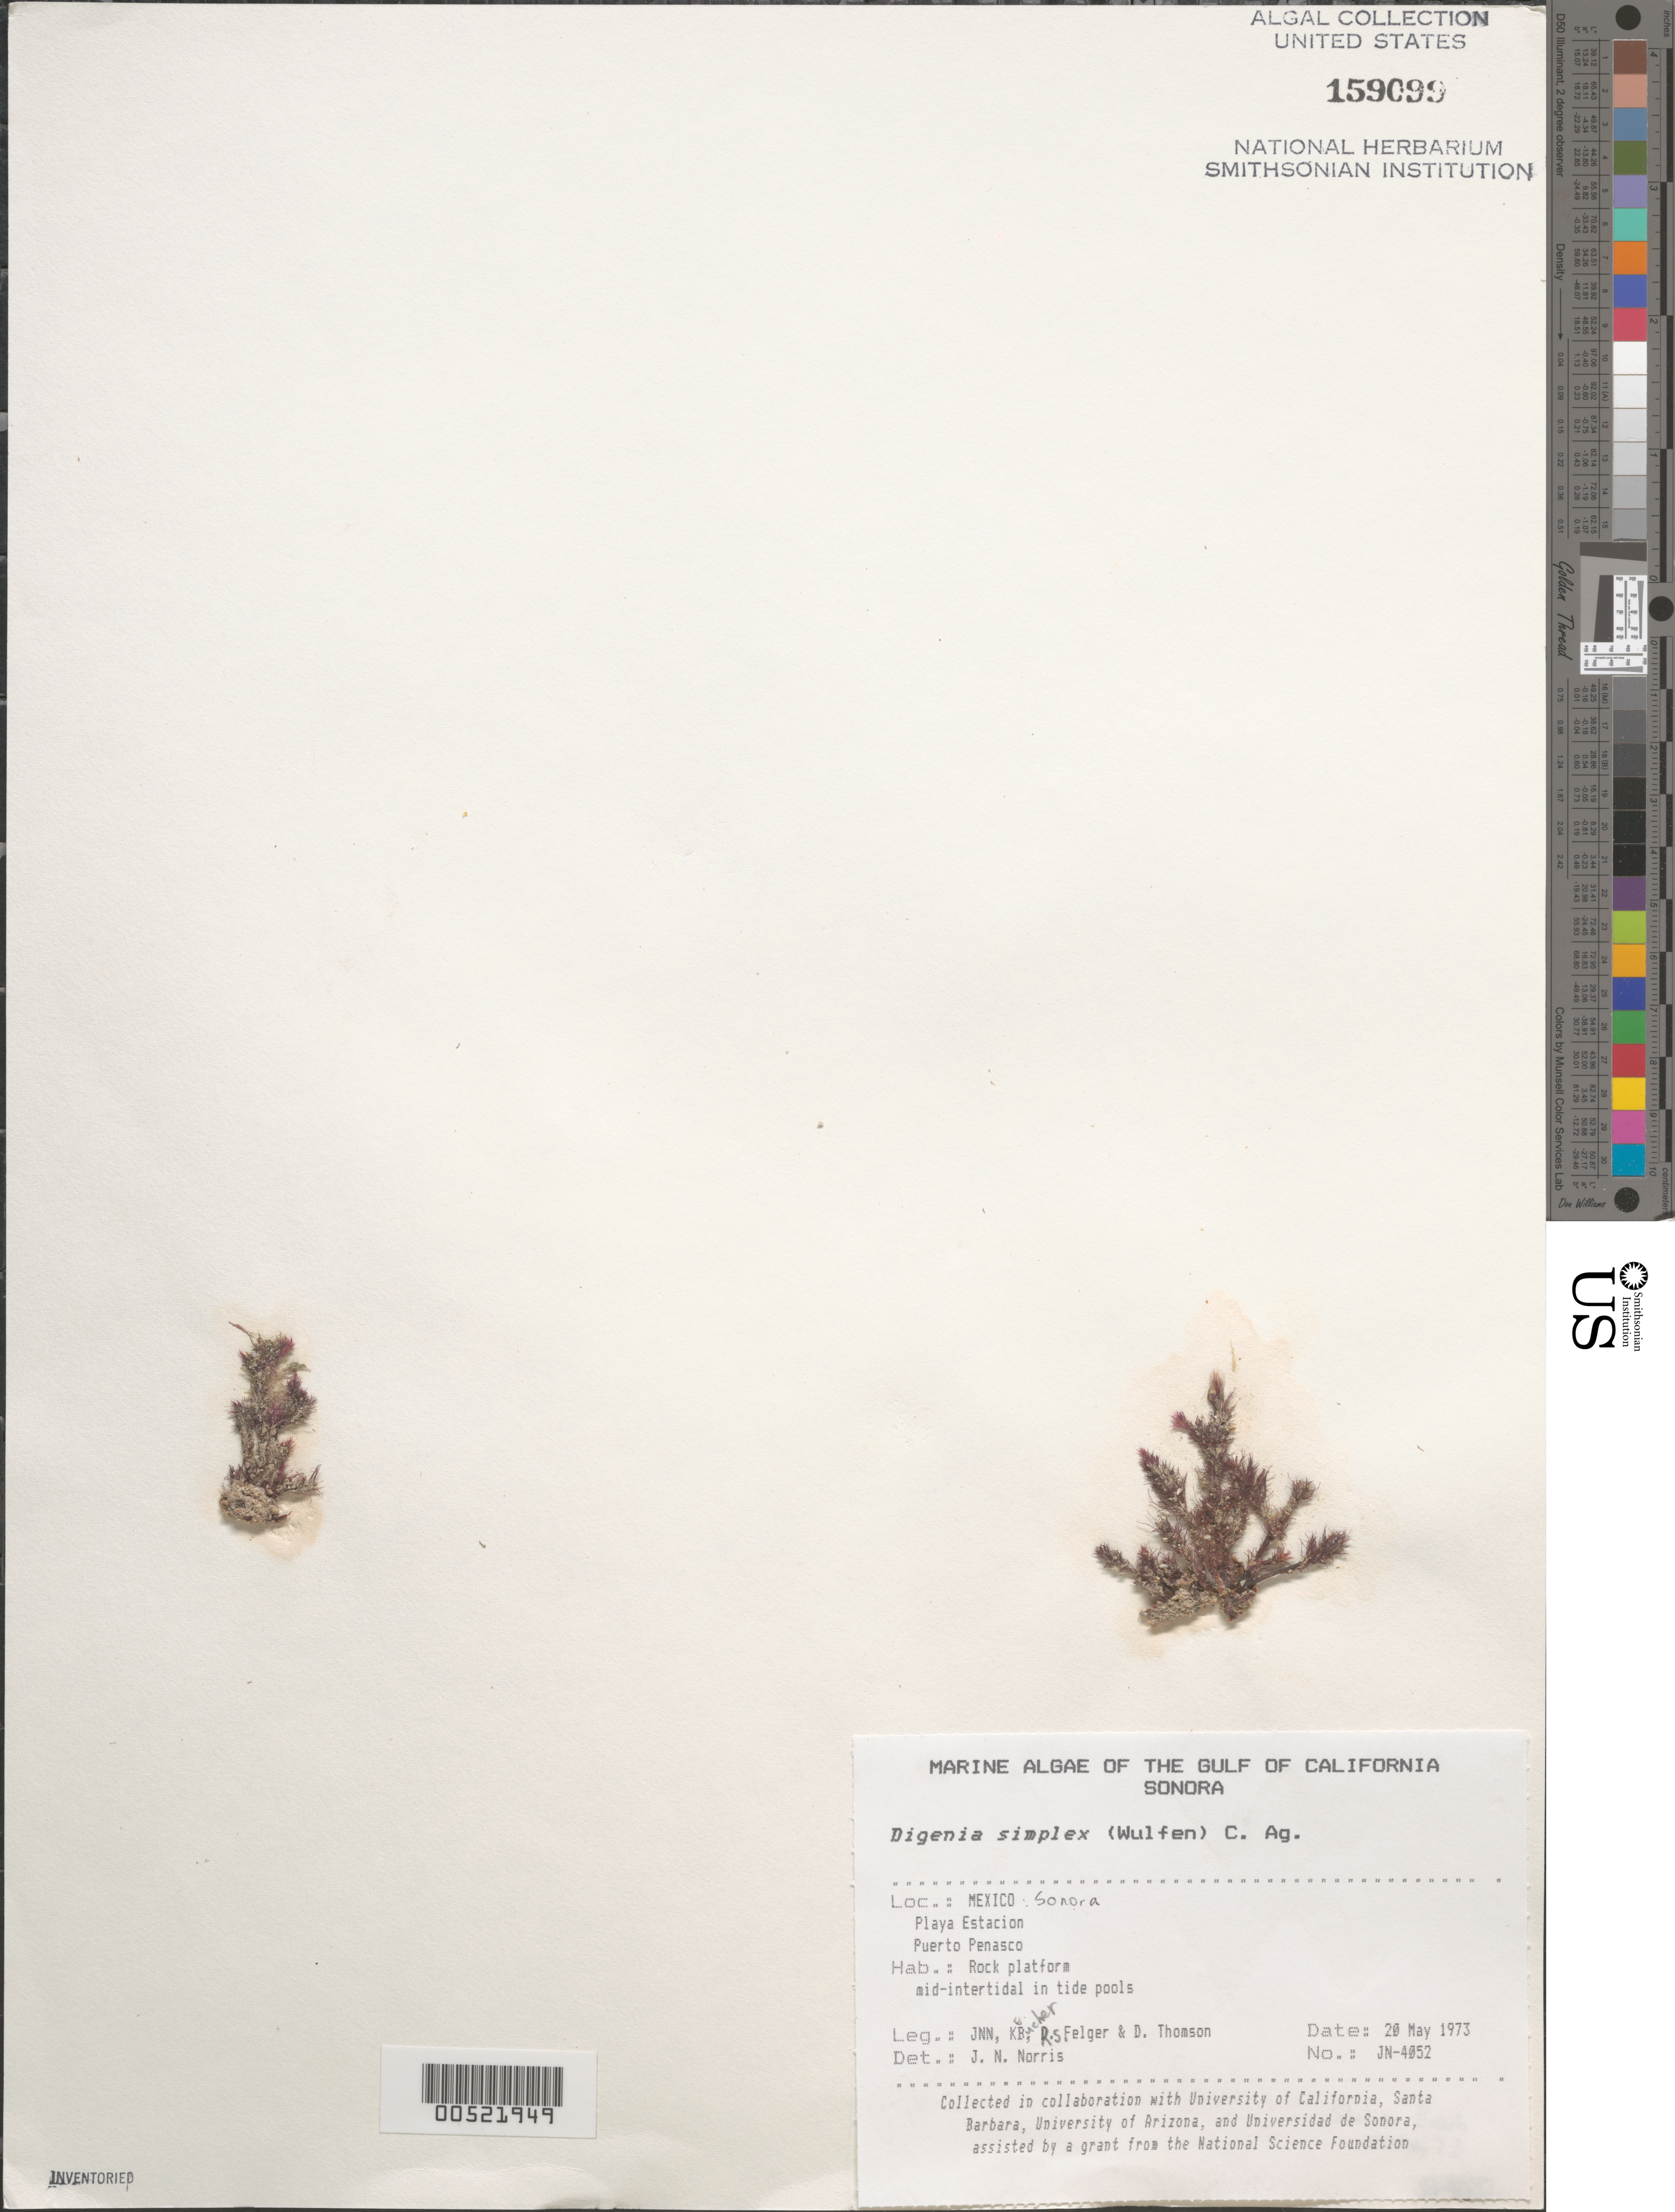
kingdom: Plantae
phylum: Rhodophyta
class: Florideophyceae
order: Ceramiales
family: Rhodomelaceae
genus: Digenea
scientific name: Digenea simplex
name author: (Wulfen) C. Agardh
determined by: Norris, James N.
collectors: J. N. Norris, K. E. Bucher, R. S. Felger & D. Thomson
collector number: JN-4052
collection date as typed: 20 May 1973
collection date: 1973-05-20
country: Mexico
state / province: Sonora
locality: Playa Estacion, Puerto Penasco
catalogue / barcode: US 159099